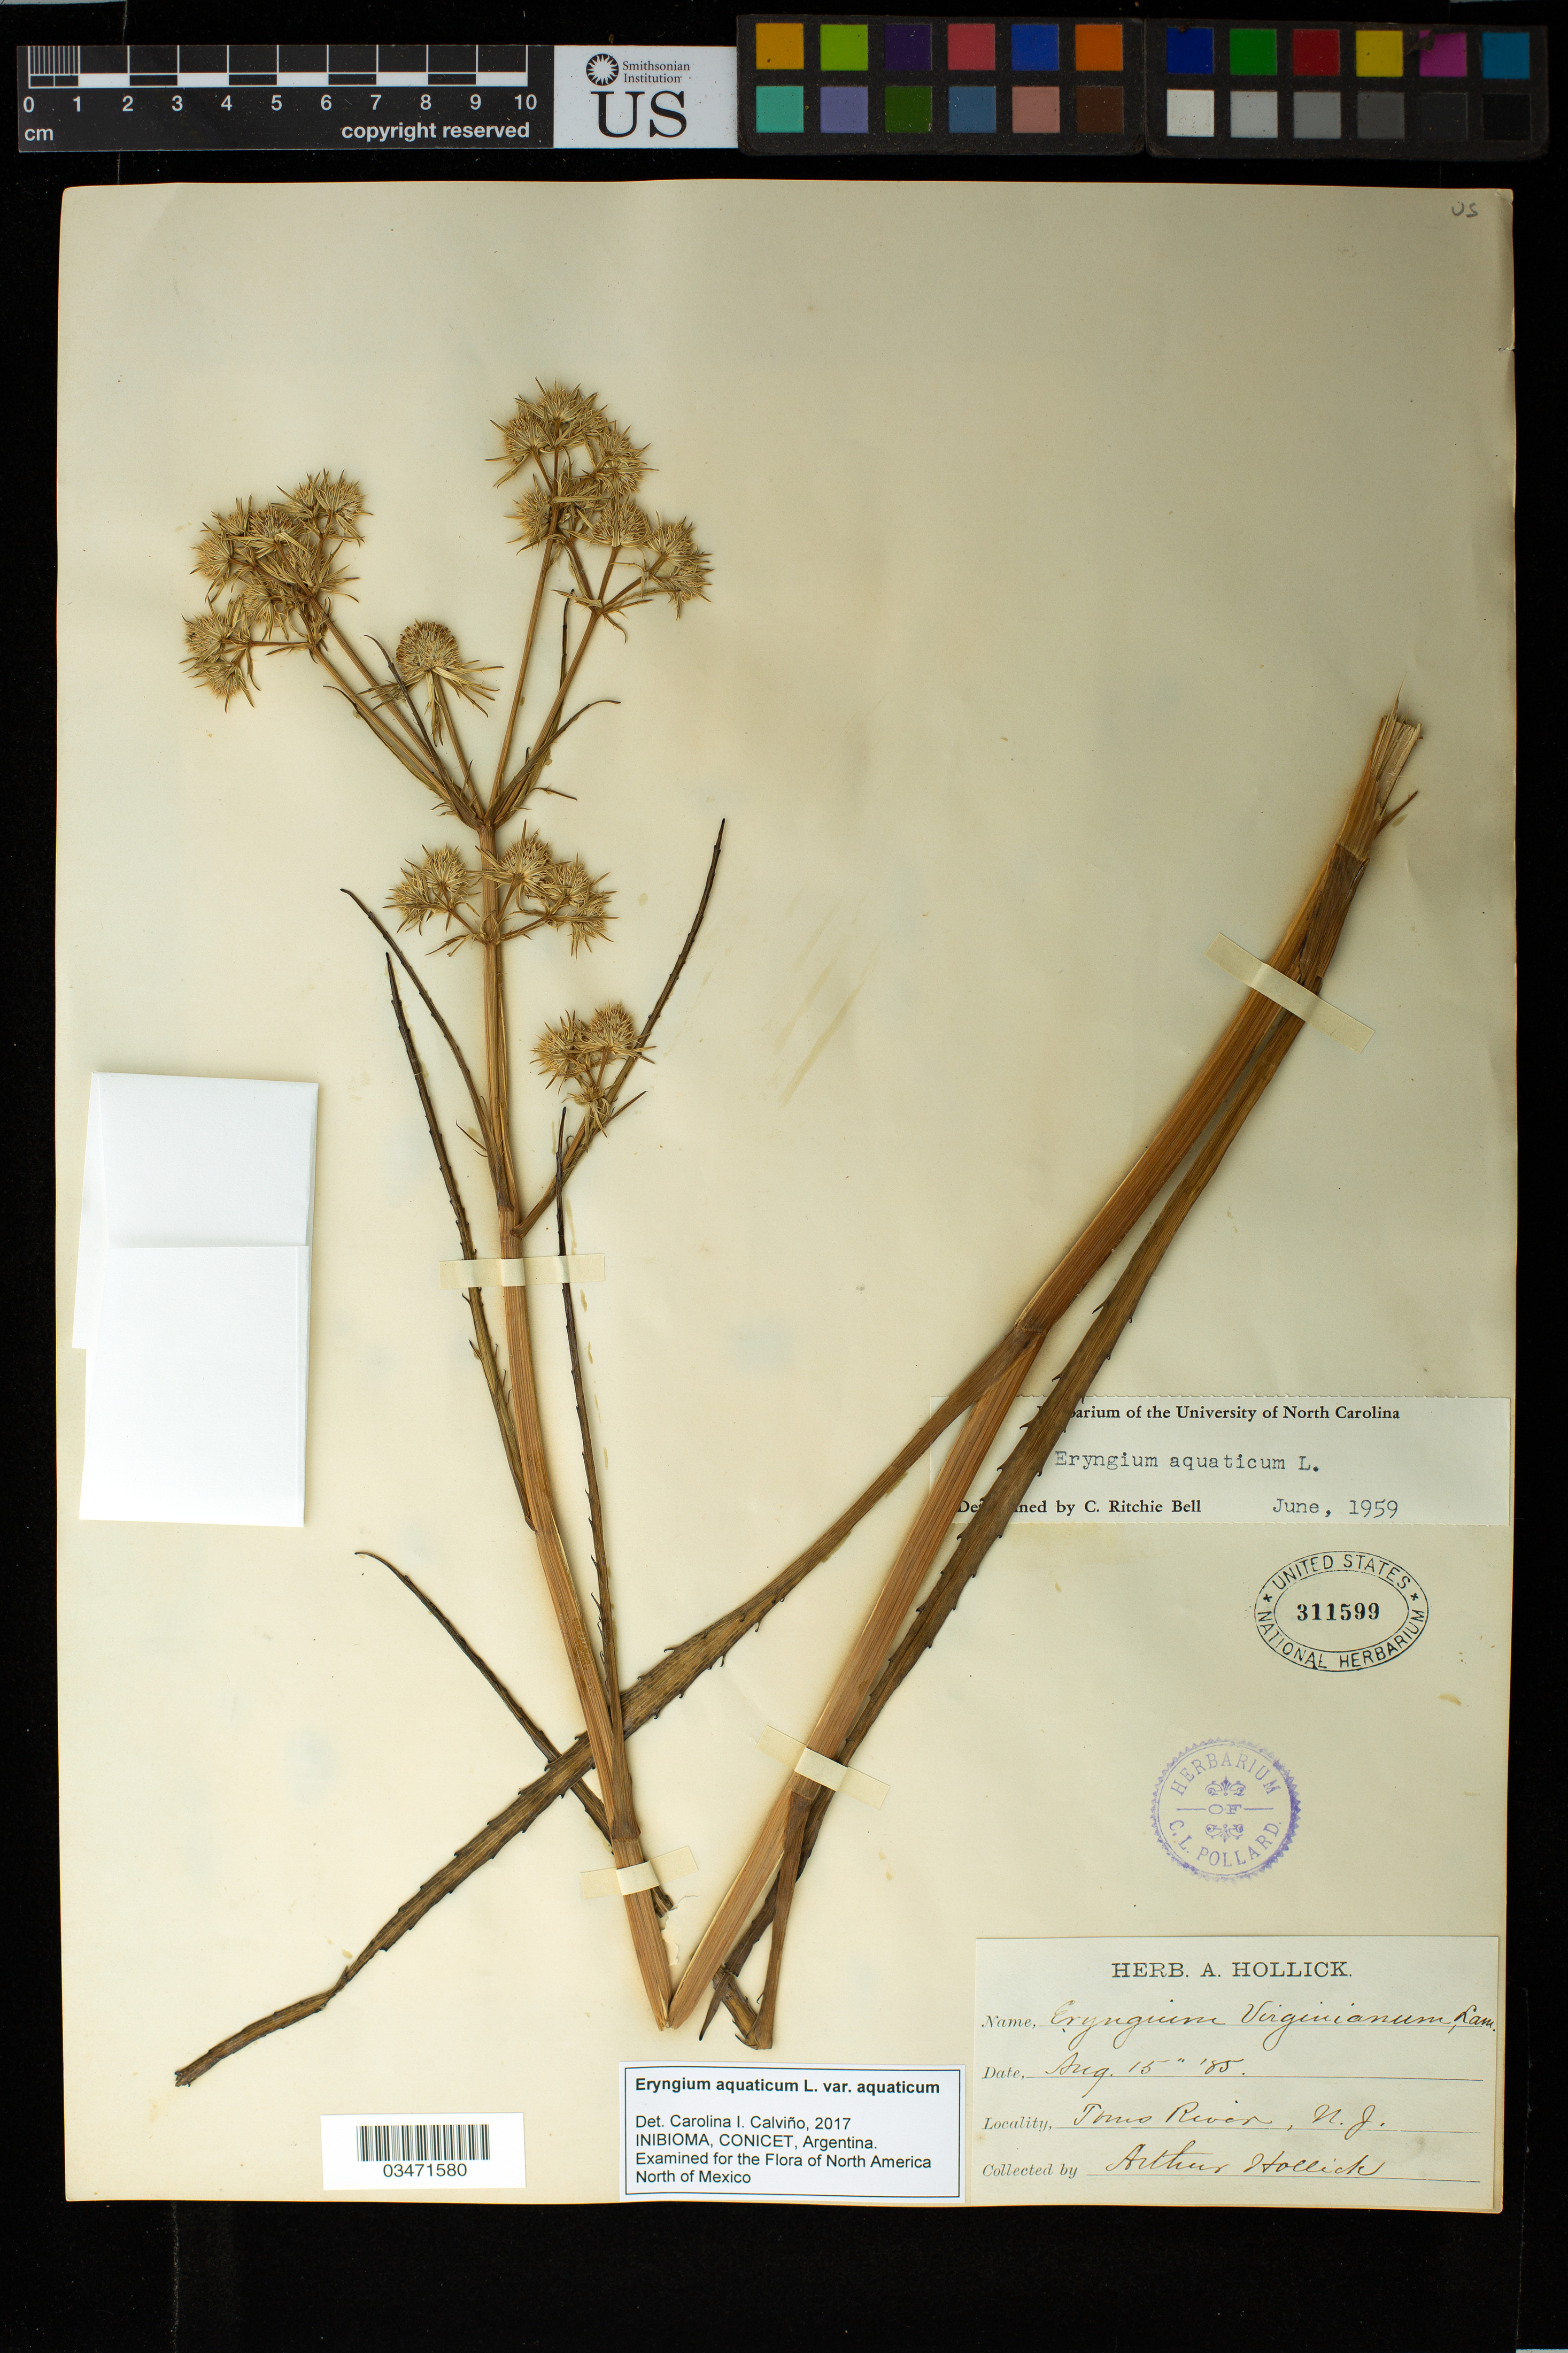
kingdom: Plantae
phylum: Tracheophyta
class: Magnoliopsida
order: Apiales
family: Apiaceae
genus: Eryngium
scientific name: Eryngium aquaticum var. aquaticum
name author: L.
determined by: Calviño, C. I.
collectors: A. Hollick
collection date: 1885-08-15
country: United States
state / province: New Jersey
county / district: Ocean County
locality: Toms River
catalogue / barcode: US 311599